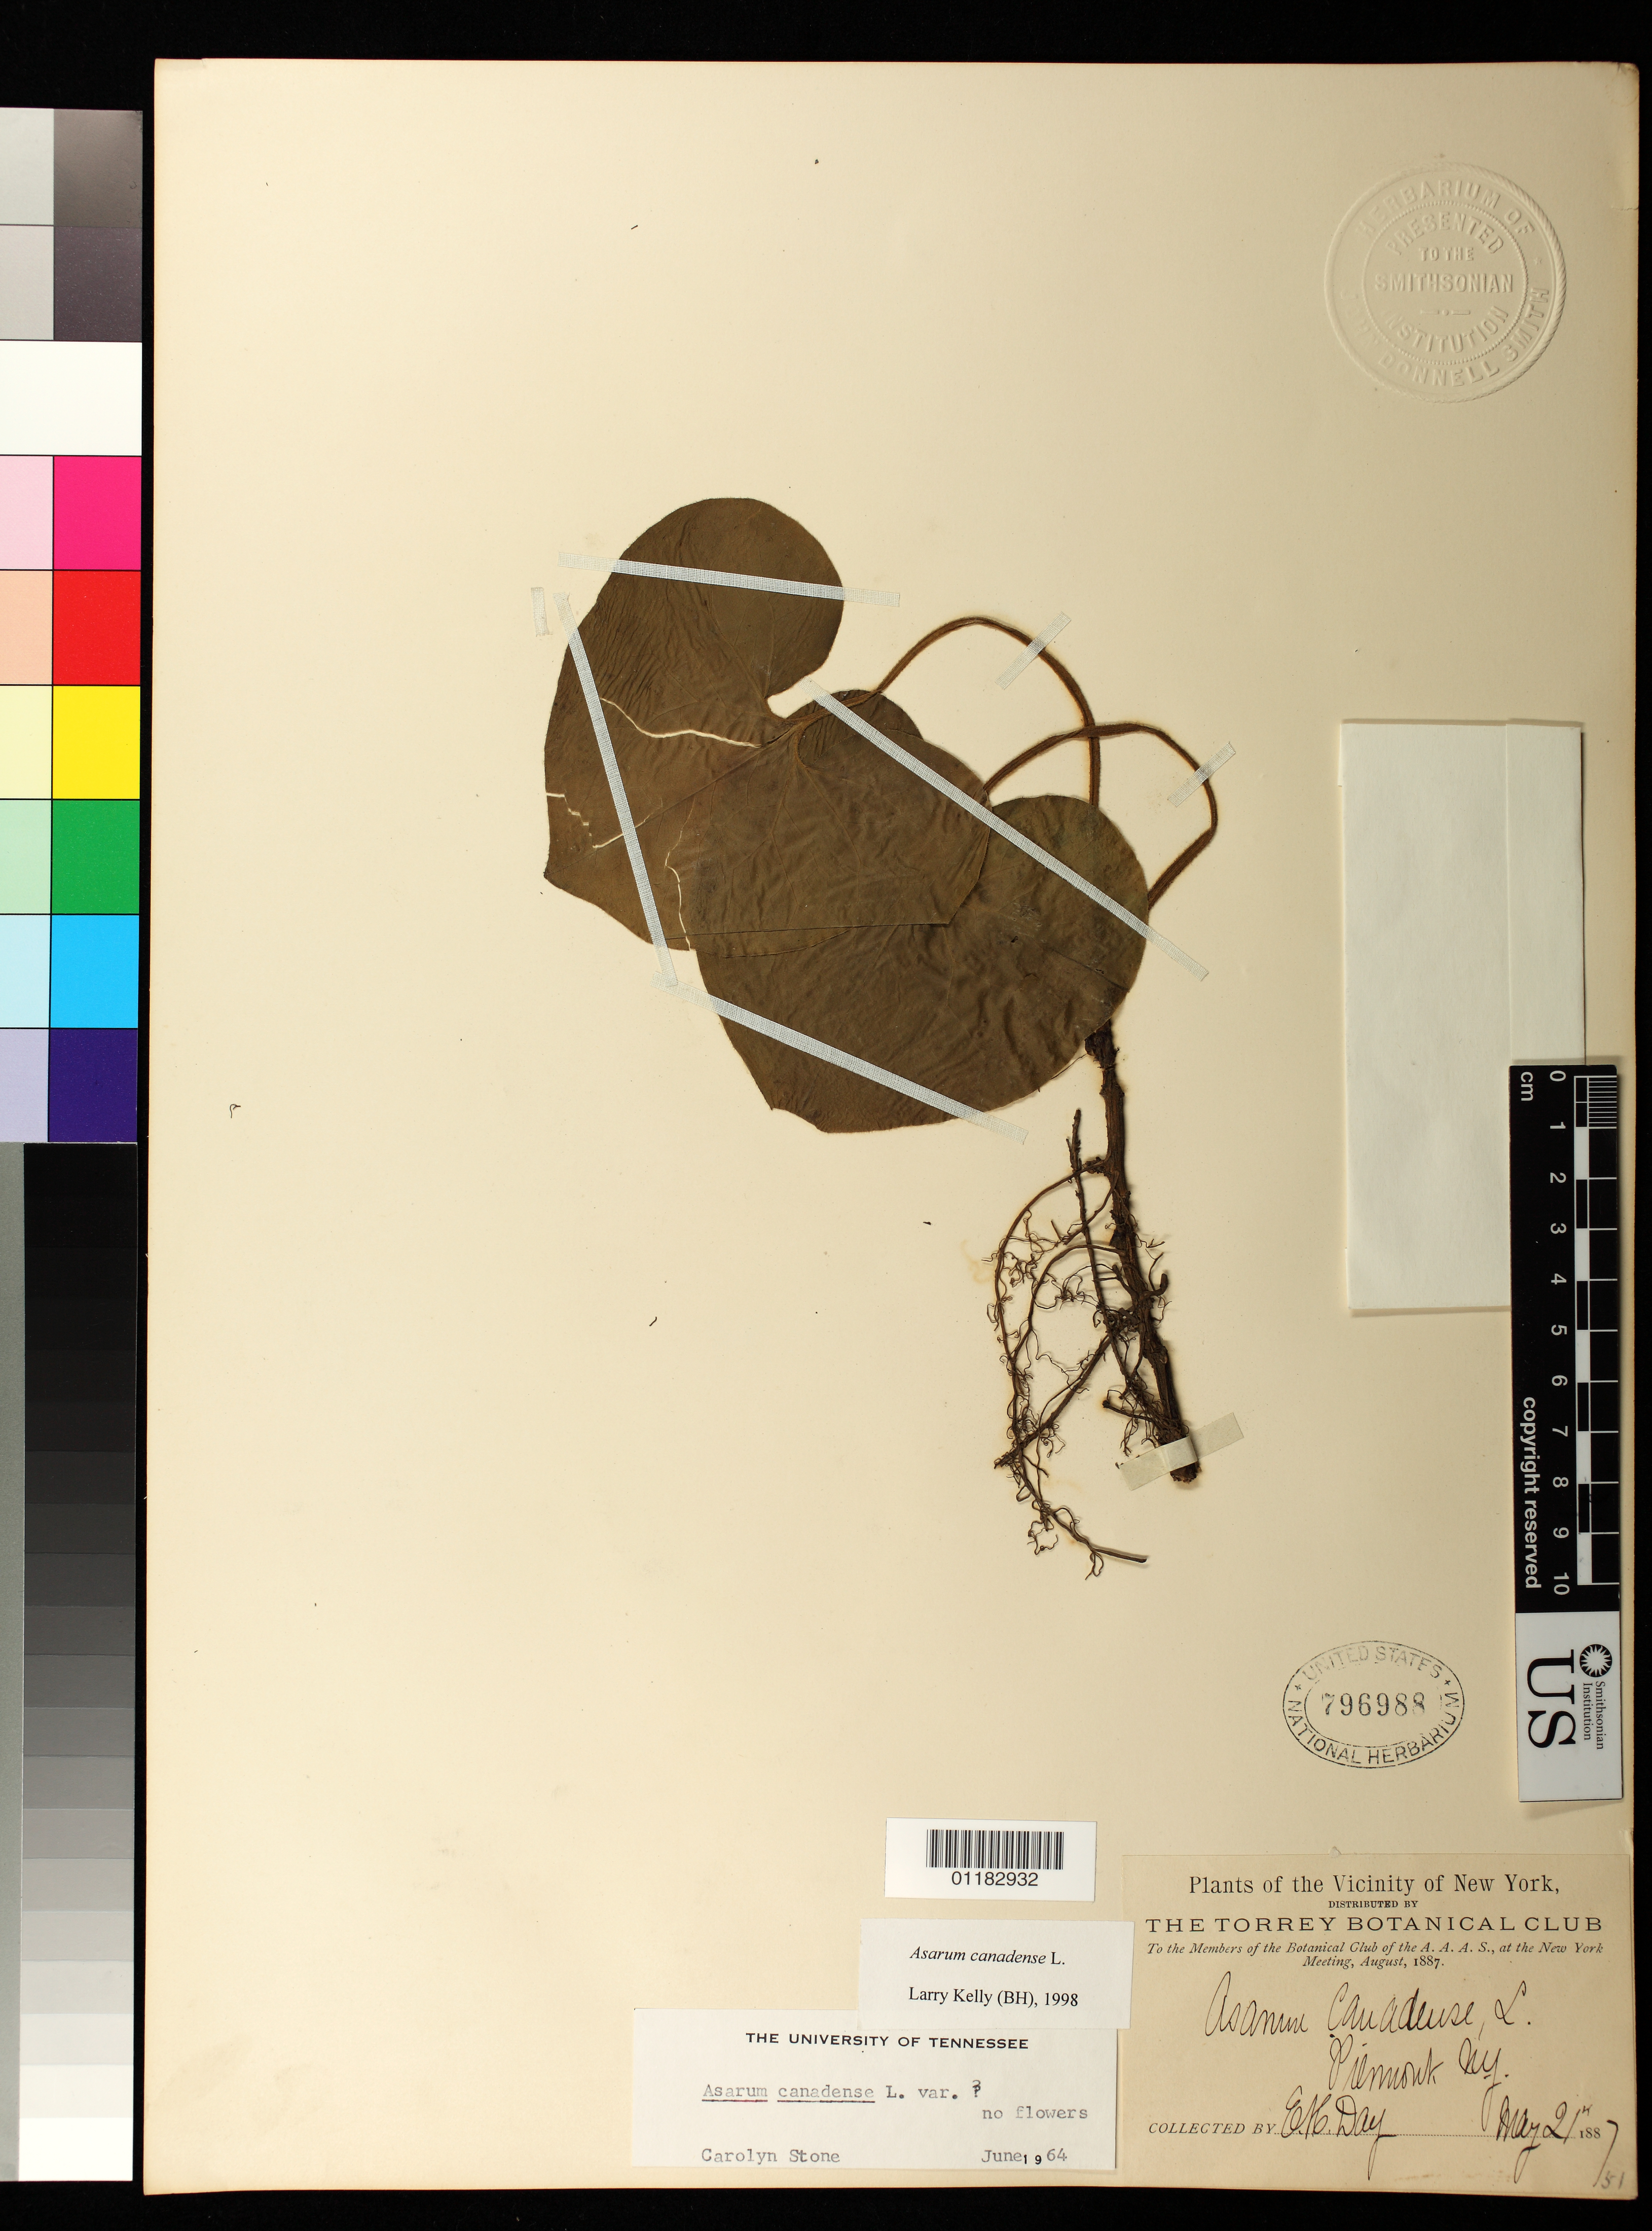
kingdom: Plantae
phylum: Tracheophyta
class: Magnoliopsida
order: Piperales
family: Aristolochiaceae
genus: Asarum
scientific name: Asarum canadense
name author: L.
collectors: E. H. Day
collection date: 1887-05-21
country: United States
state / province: New York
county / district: Rockland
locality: Piermont, Rockland County.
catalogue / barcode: US 796988